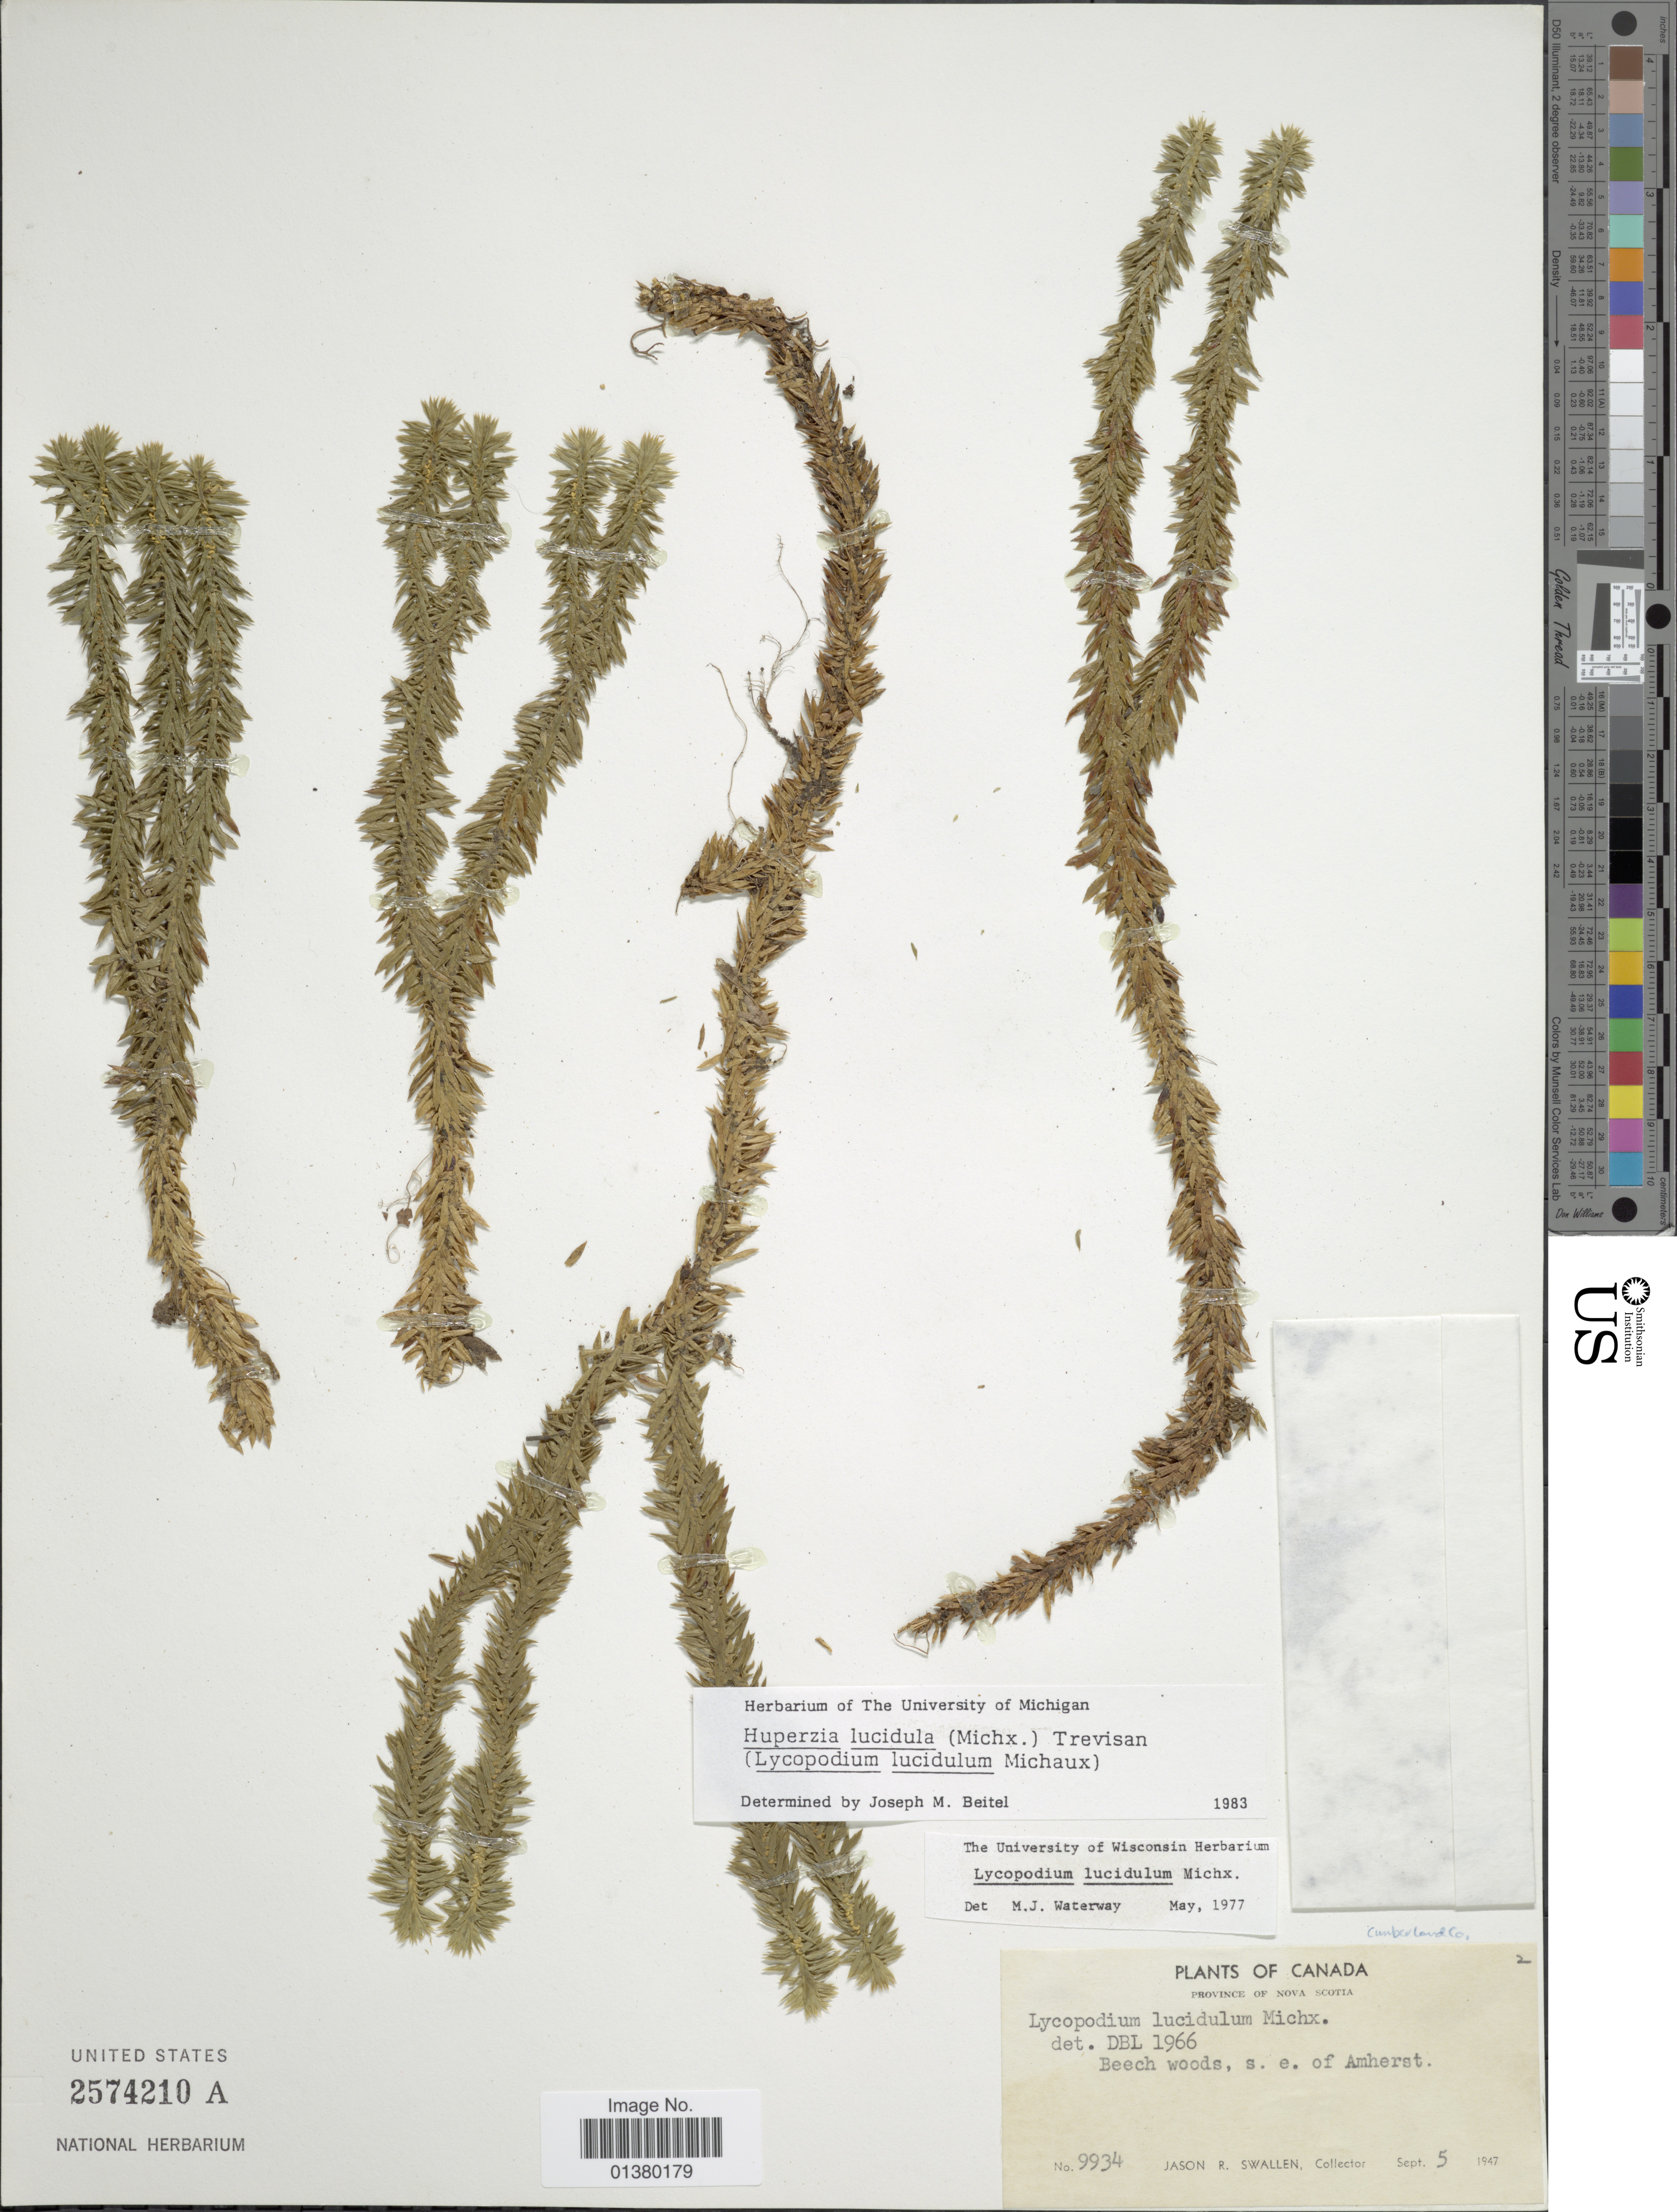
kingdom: Plantae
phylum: Tracheophyta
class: Lycopodiopsida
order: Lycopodiales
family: Lycopodiaceae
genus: Huperzia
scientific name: Huperzia lucidula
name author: (Michx.) Trevis.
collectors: J. R. Swallen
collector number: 9934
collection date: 1947-09-05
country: Canada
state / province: Nova Scotia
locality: Province of Nova Scotia, Beech woods, s.e. of Amherst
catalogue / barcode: US 2574210A